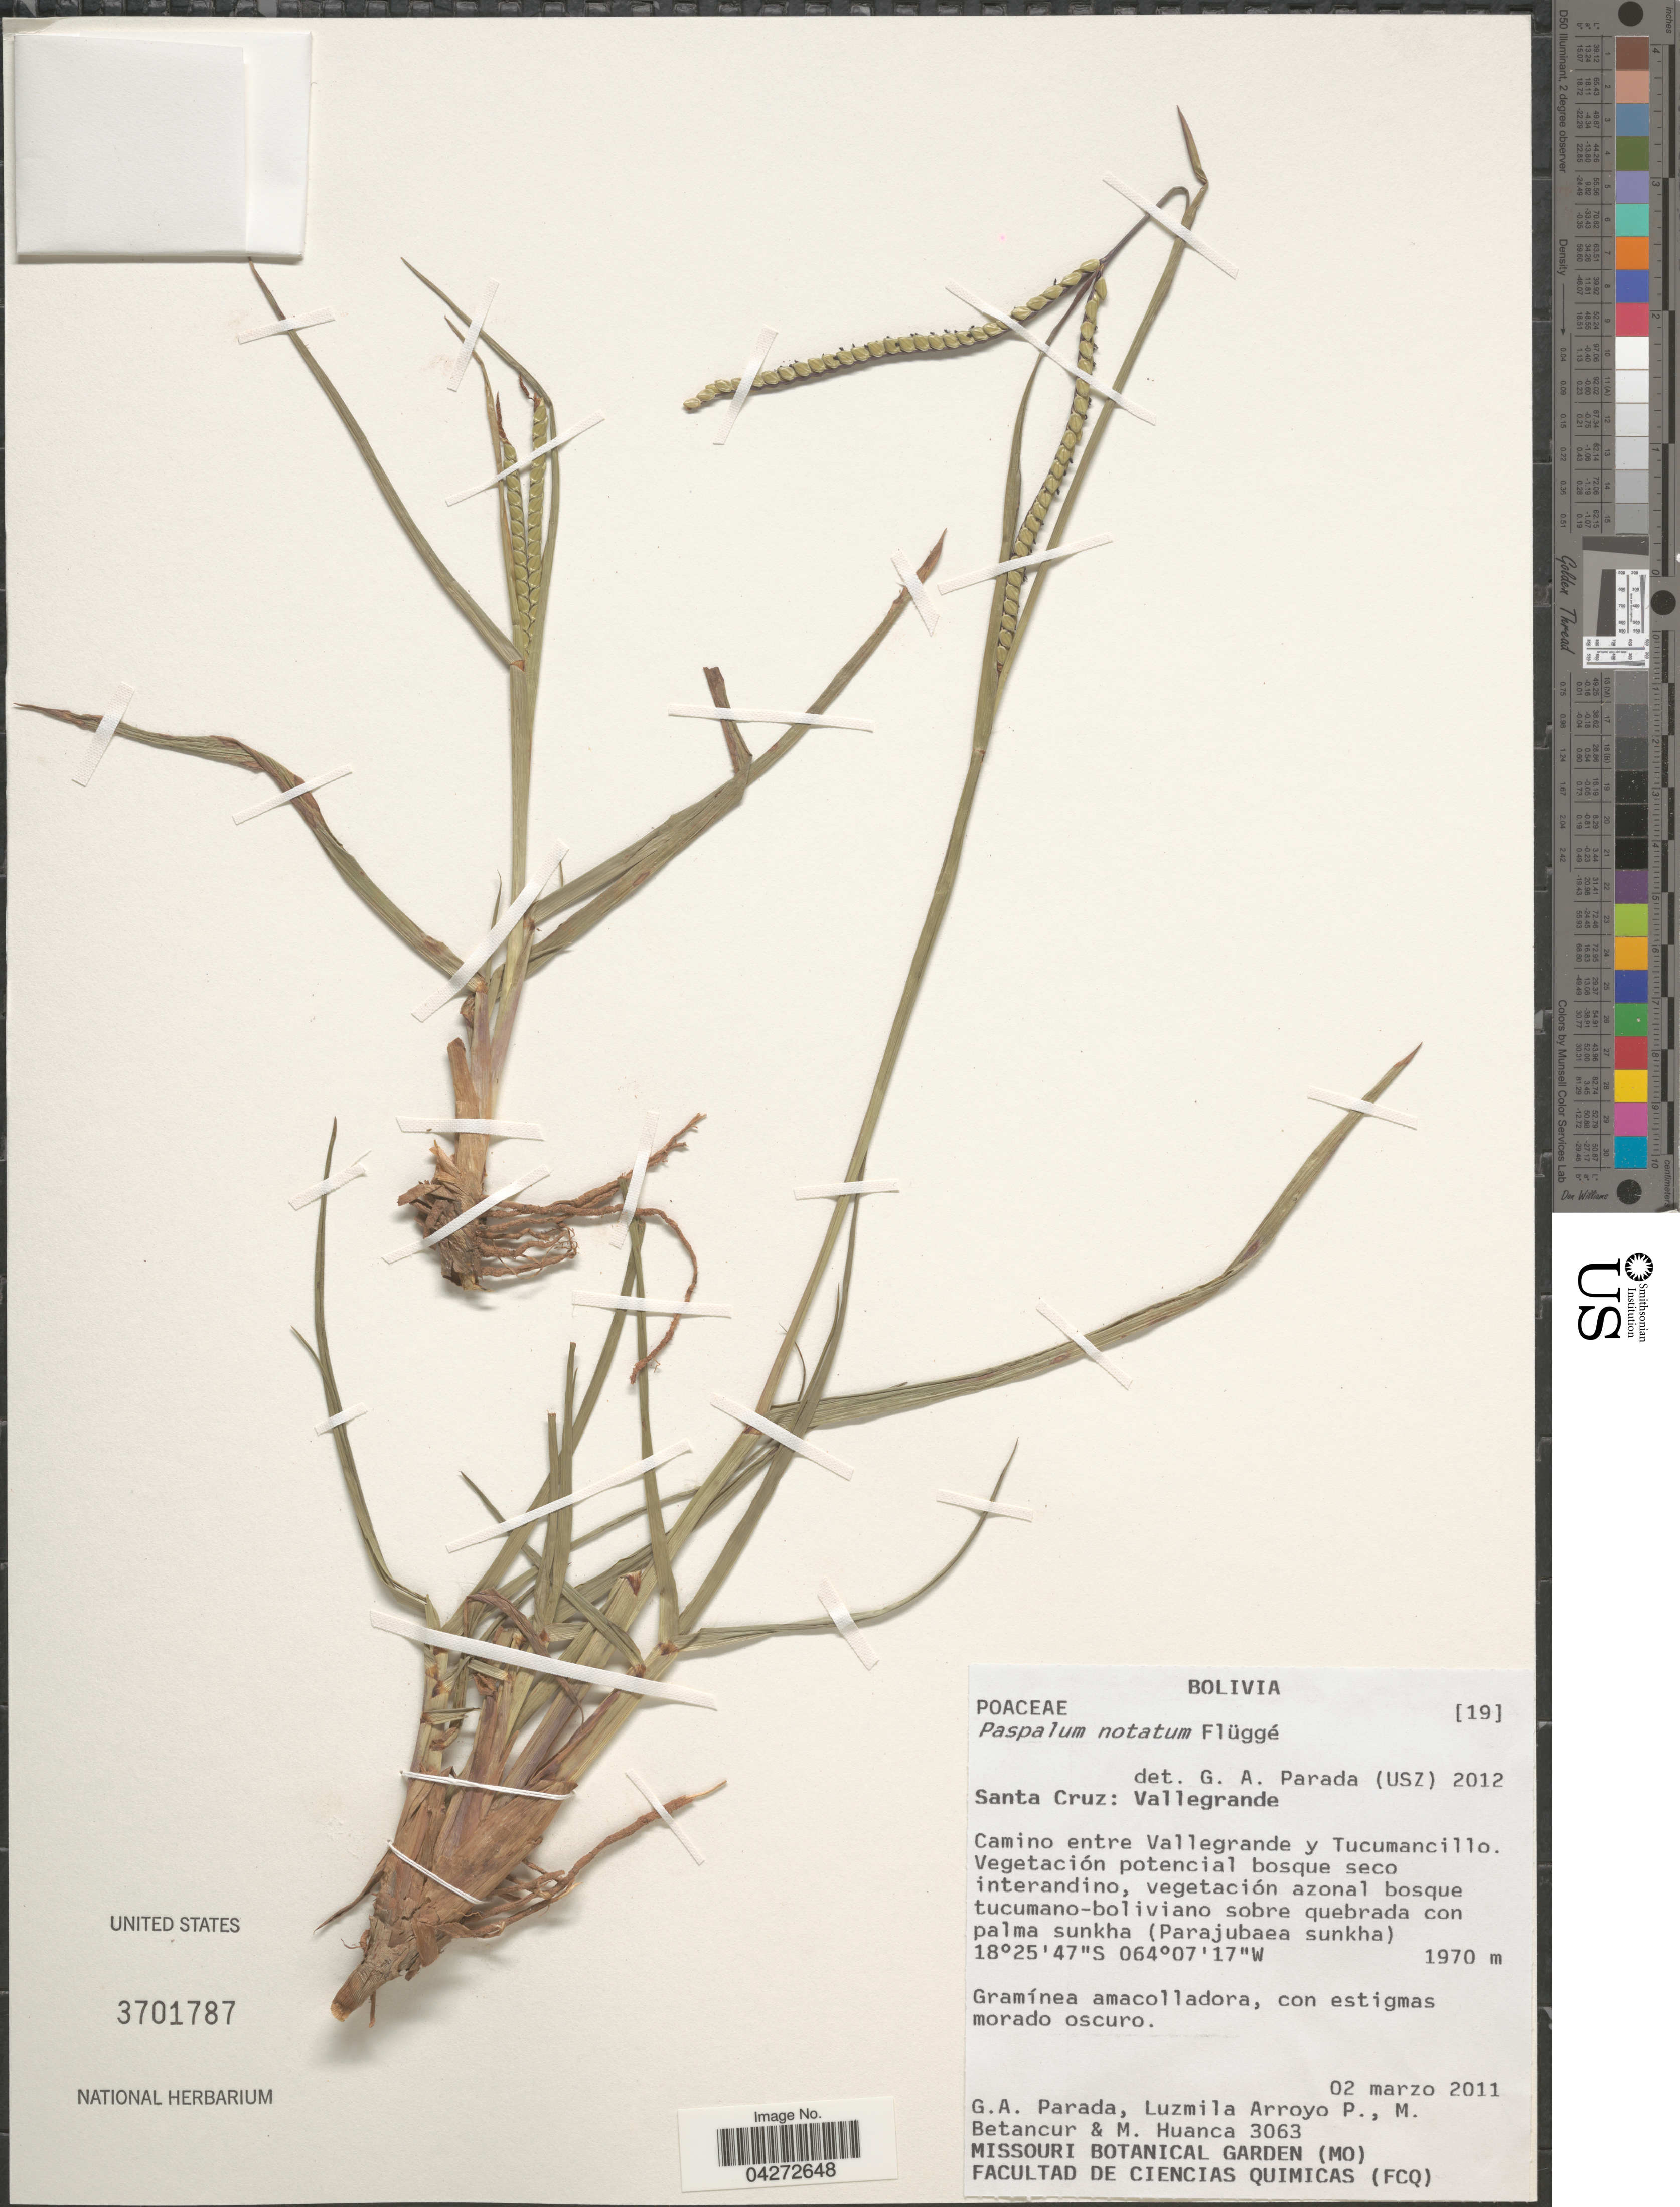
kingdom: Plantae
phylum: Tracheophyta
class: Liliopsida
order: Poales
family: Poaceae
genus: Paspalum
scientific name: Paspalum notatum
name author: Flüggé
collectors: G. Parada, L. Arroyo P., Betancur, M. & M. Huanca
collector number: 3063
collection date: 2011-03-02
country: Bolivia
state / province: Santa Cruz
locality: Santa Cruz: Vallegrande. Camino entre Vallegrande y Tucumancillo.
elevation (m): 1970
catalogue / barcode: US 3701787